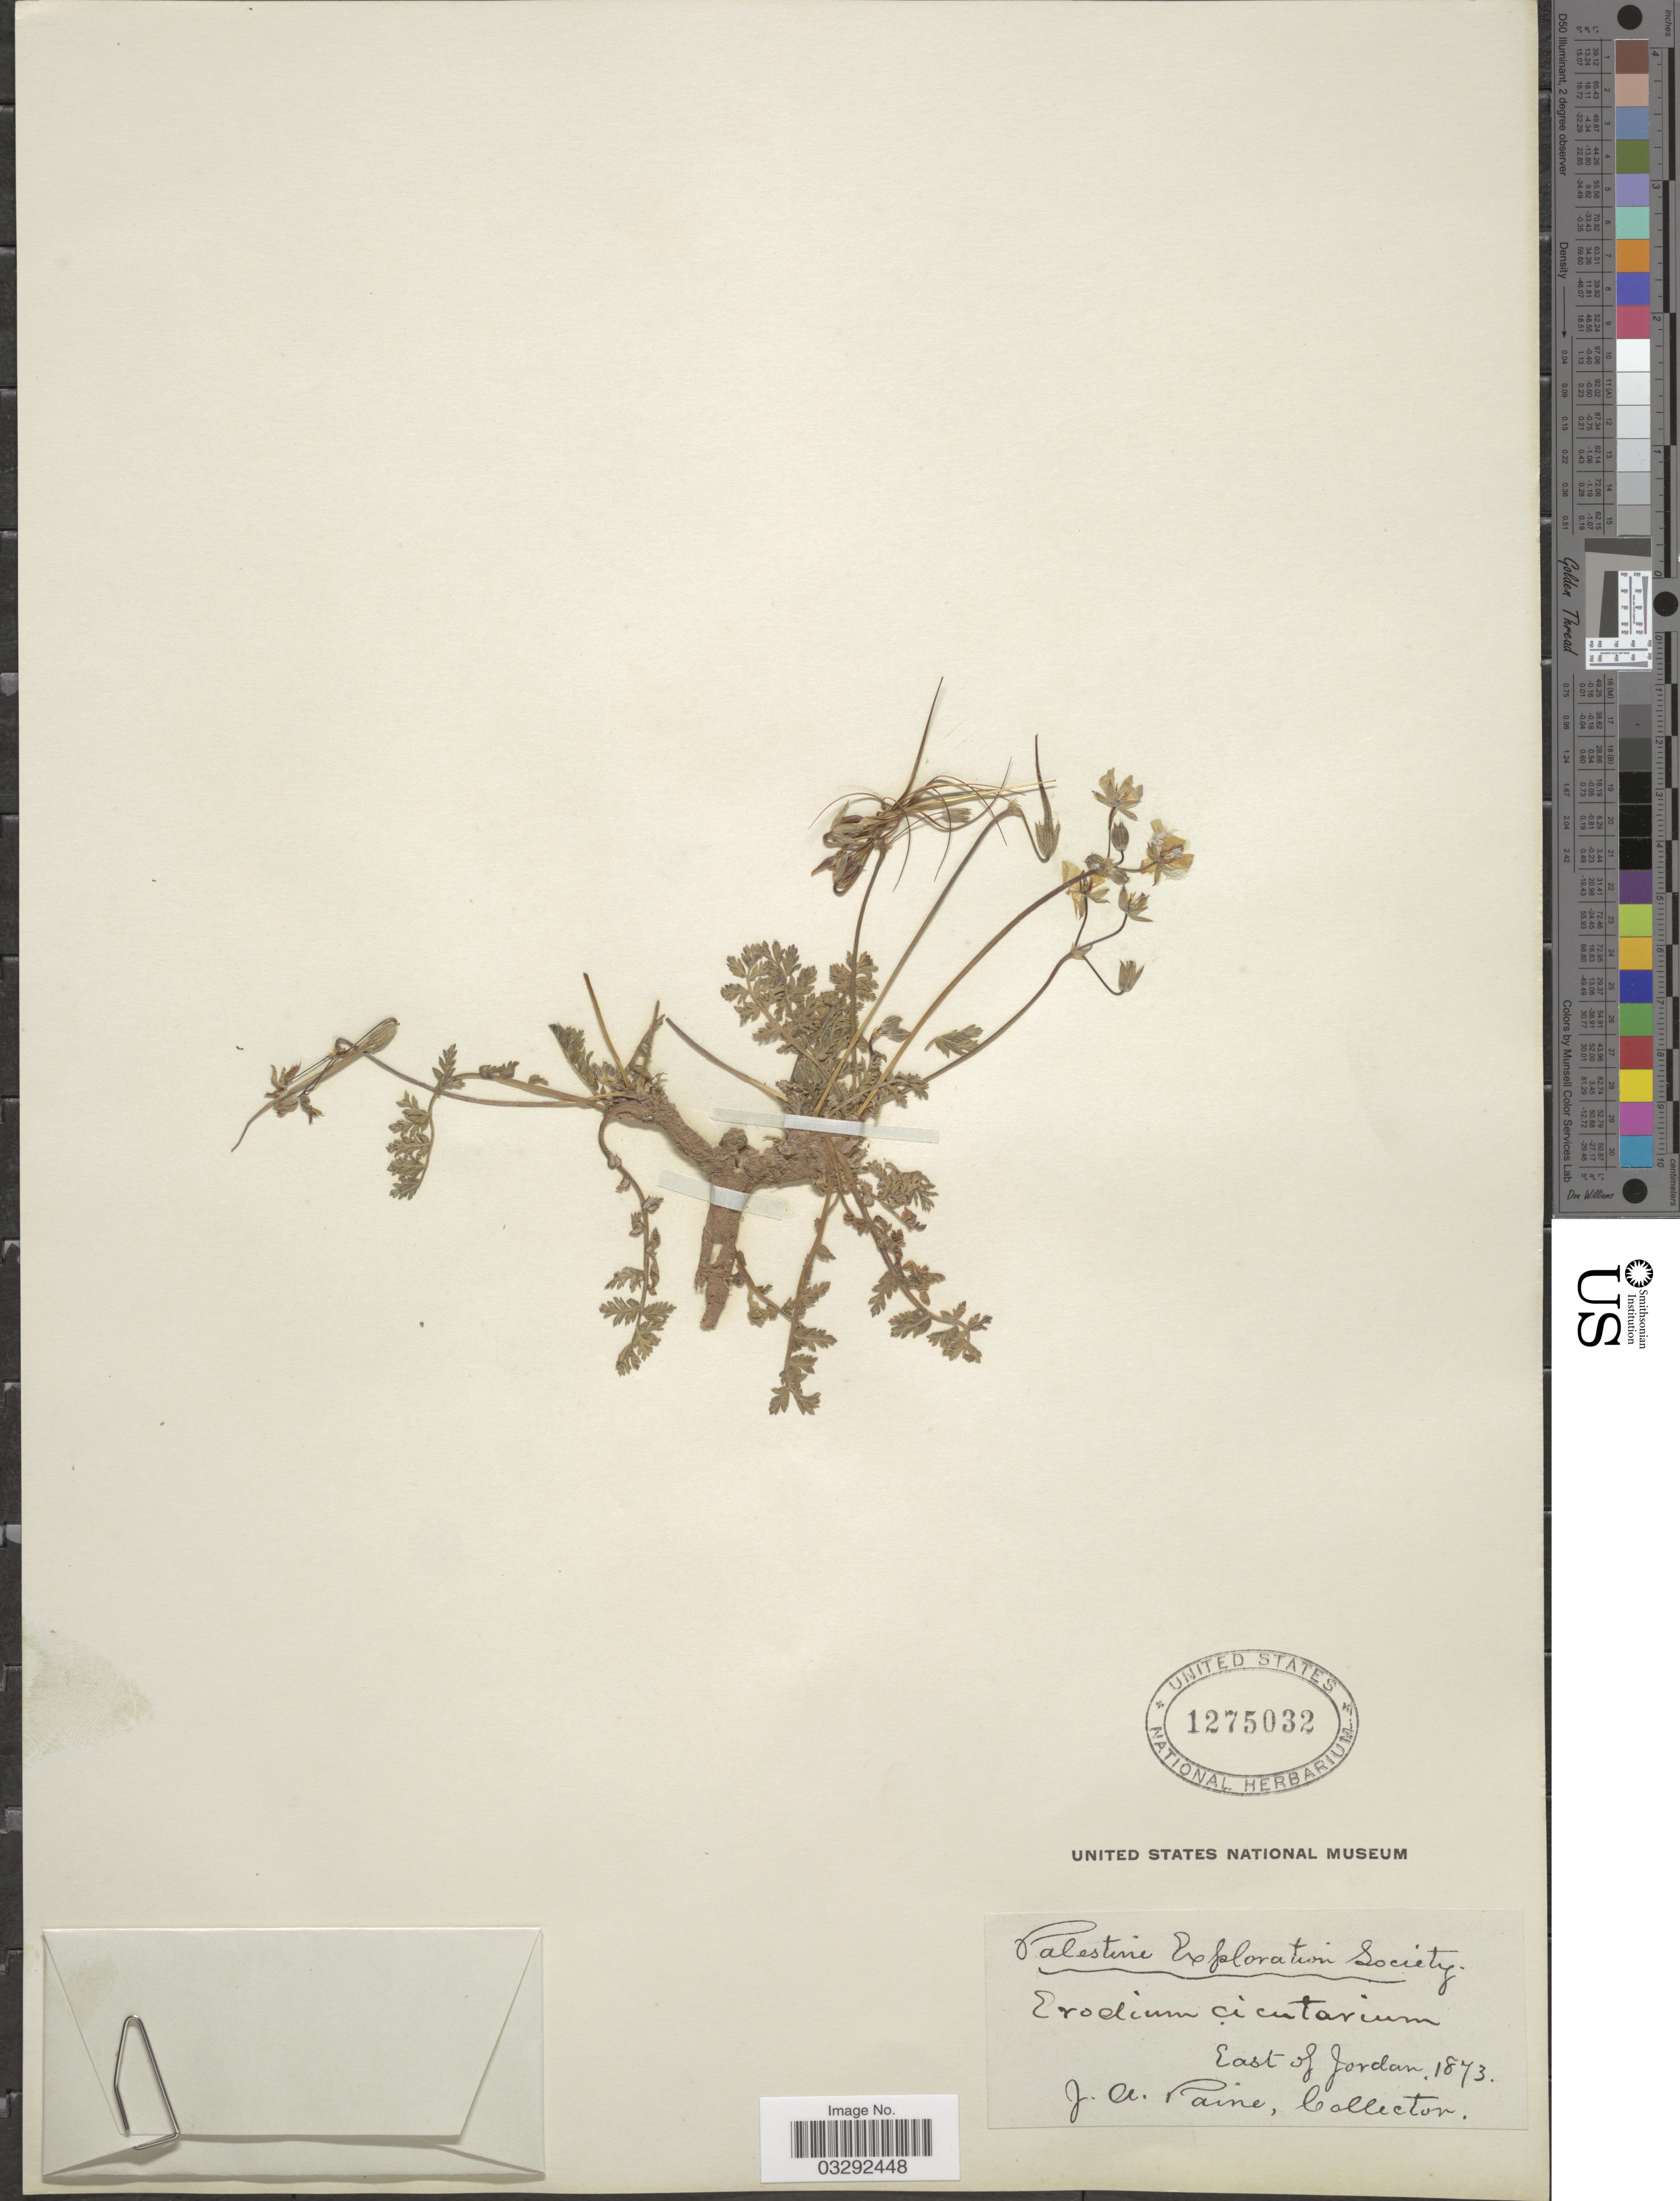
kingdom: Plantae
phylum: Tracheophyta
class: Magnoliopsida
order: Geraniales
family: Geraniaceae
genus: Erodium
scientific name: Erodium cicutarium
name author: (L.) L'Hér.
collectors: J. A. Paine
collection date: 1873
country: Jordan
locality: East of Jordan.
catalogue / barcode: US 1275032